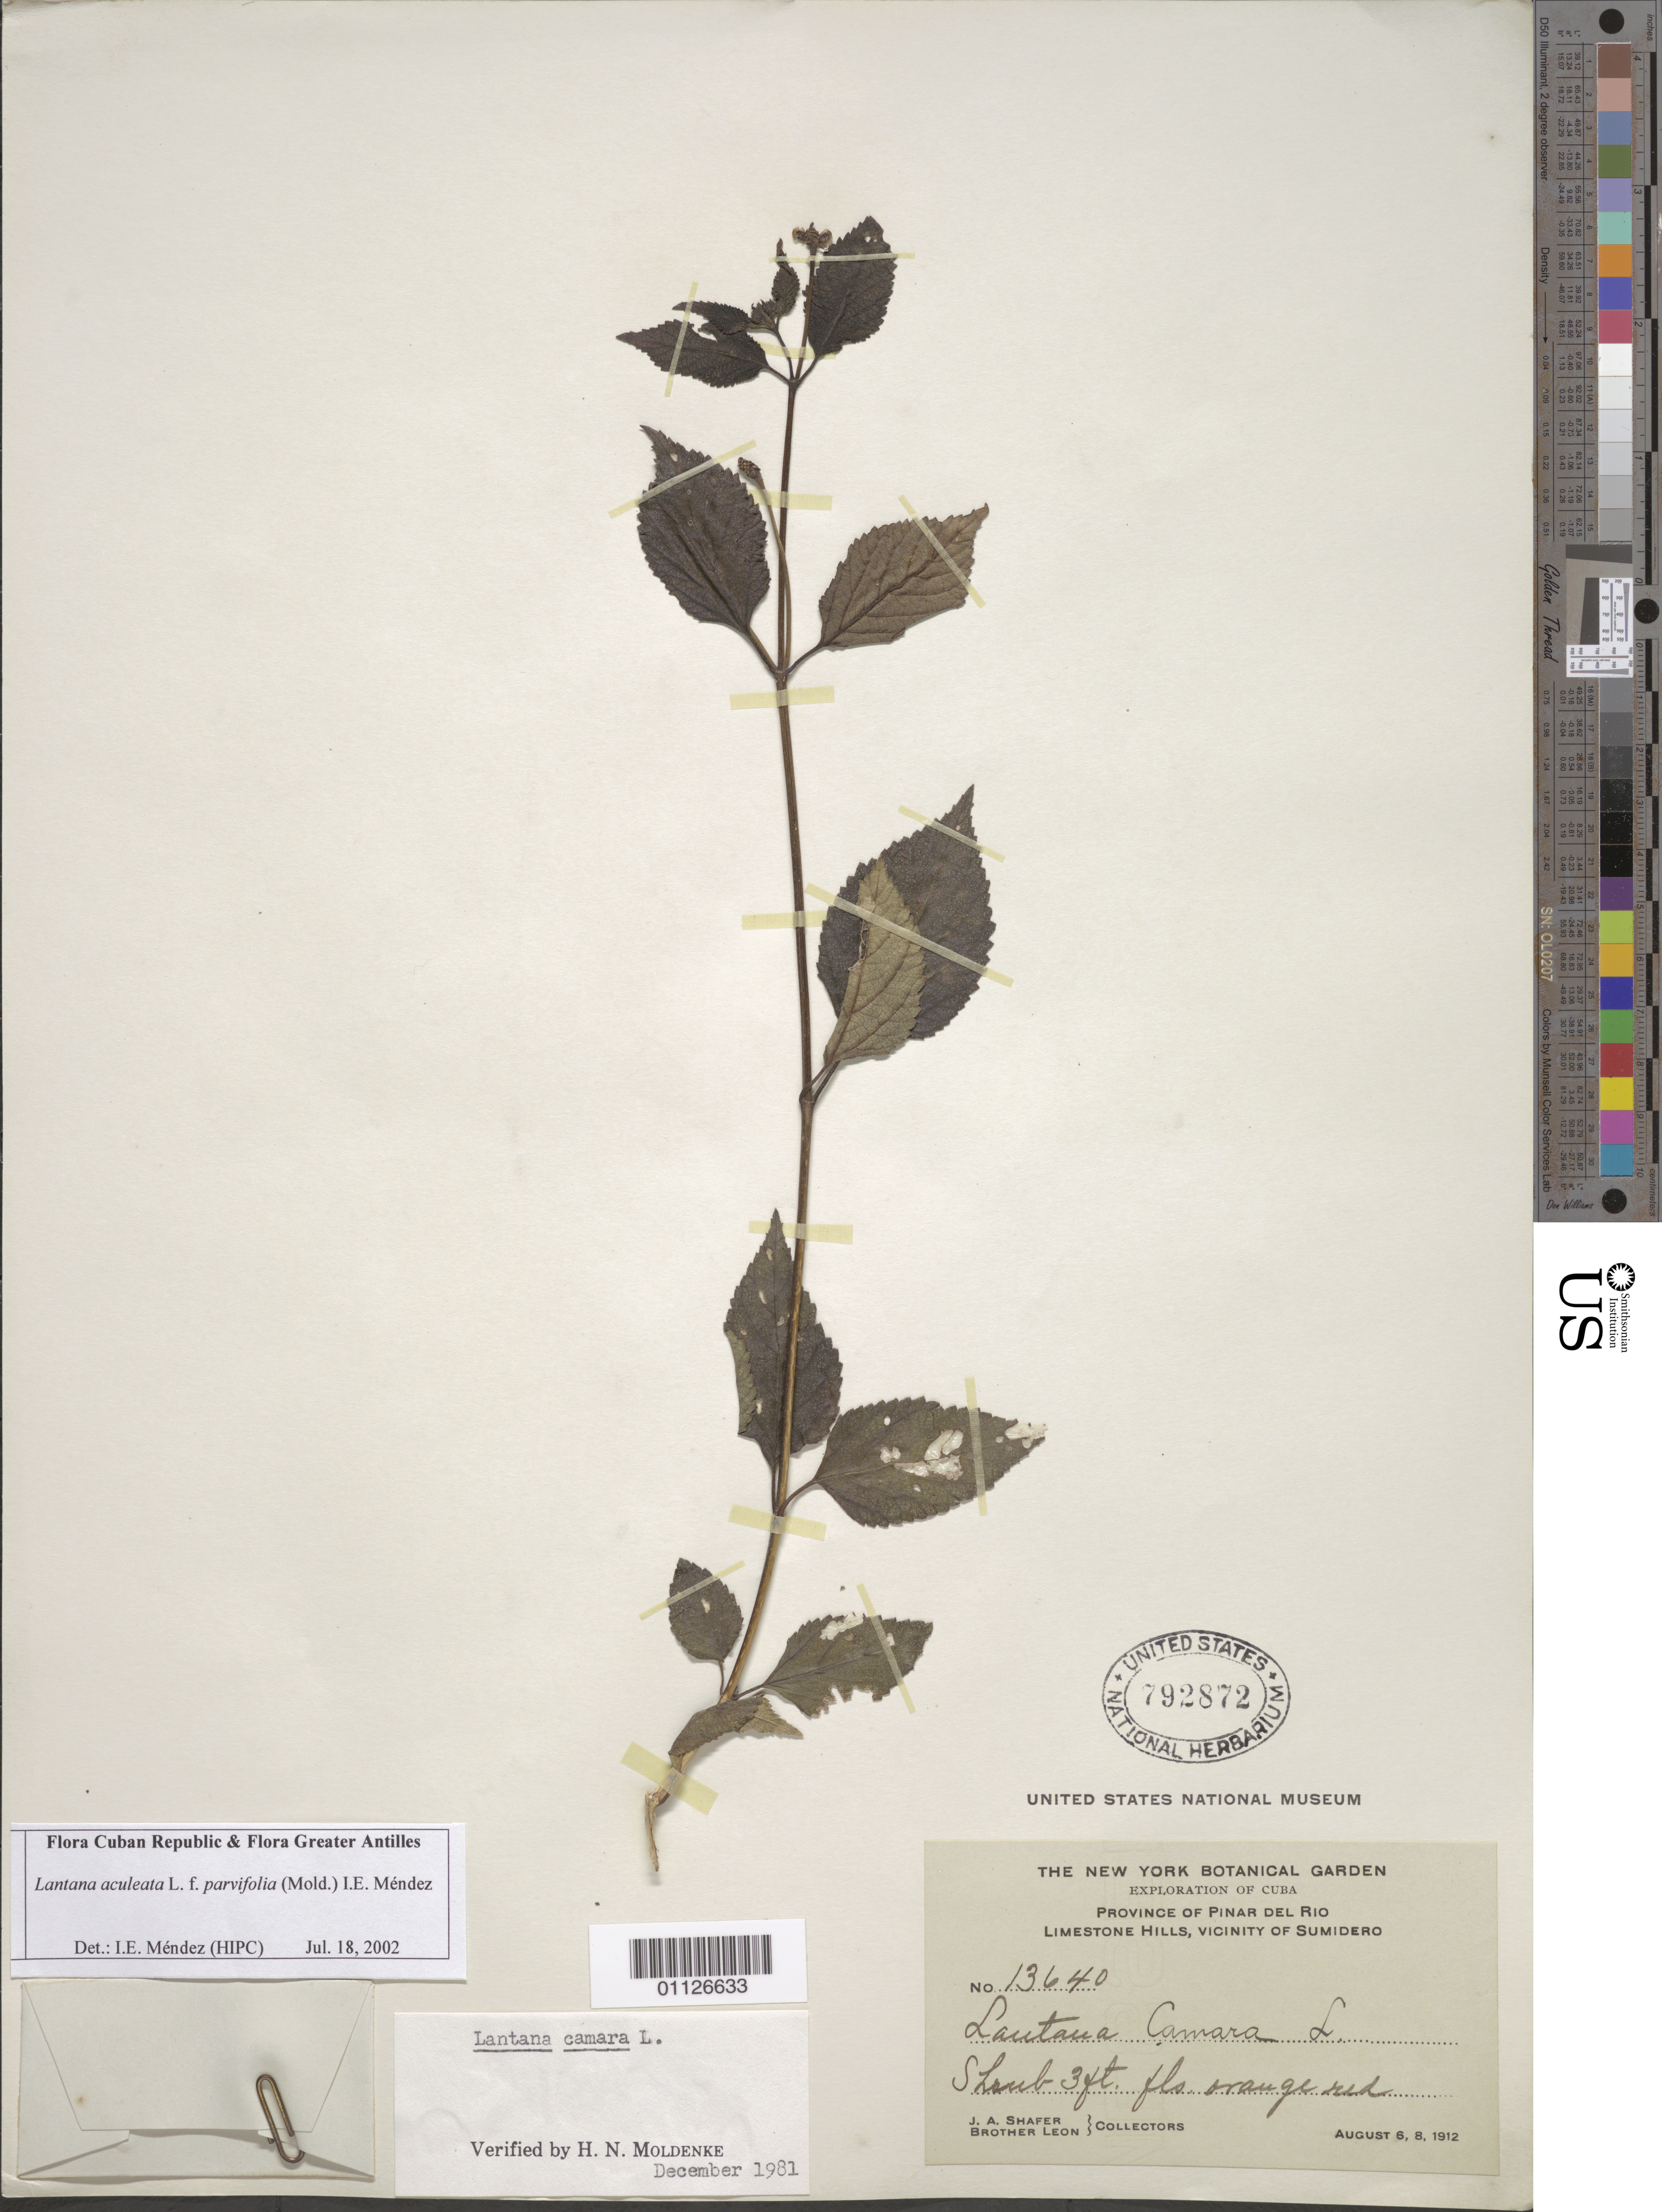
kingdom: Plantae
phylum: Tracheophyta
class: Magnoliopsida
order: Lamiales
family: Verbenaceae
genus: Lantana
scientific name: Lantana aculeata f. parvifolia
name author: (Moldenke ex D.N. Gibson) I.E. Méndez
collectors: J. A. Shafer & Bro. León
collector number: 13640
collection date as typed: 06 Aug 1912 to 08 Aug 1912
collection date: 1912-08-06/1912-08-08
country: Cuba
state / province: Pinar del Rio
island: Cuba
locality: Limestone hills, vicinity of Sumidero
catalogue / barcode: US 792872